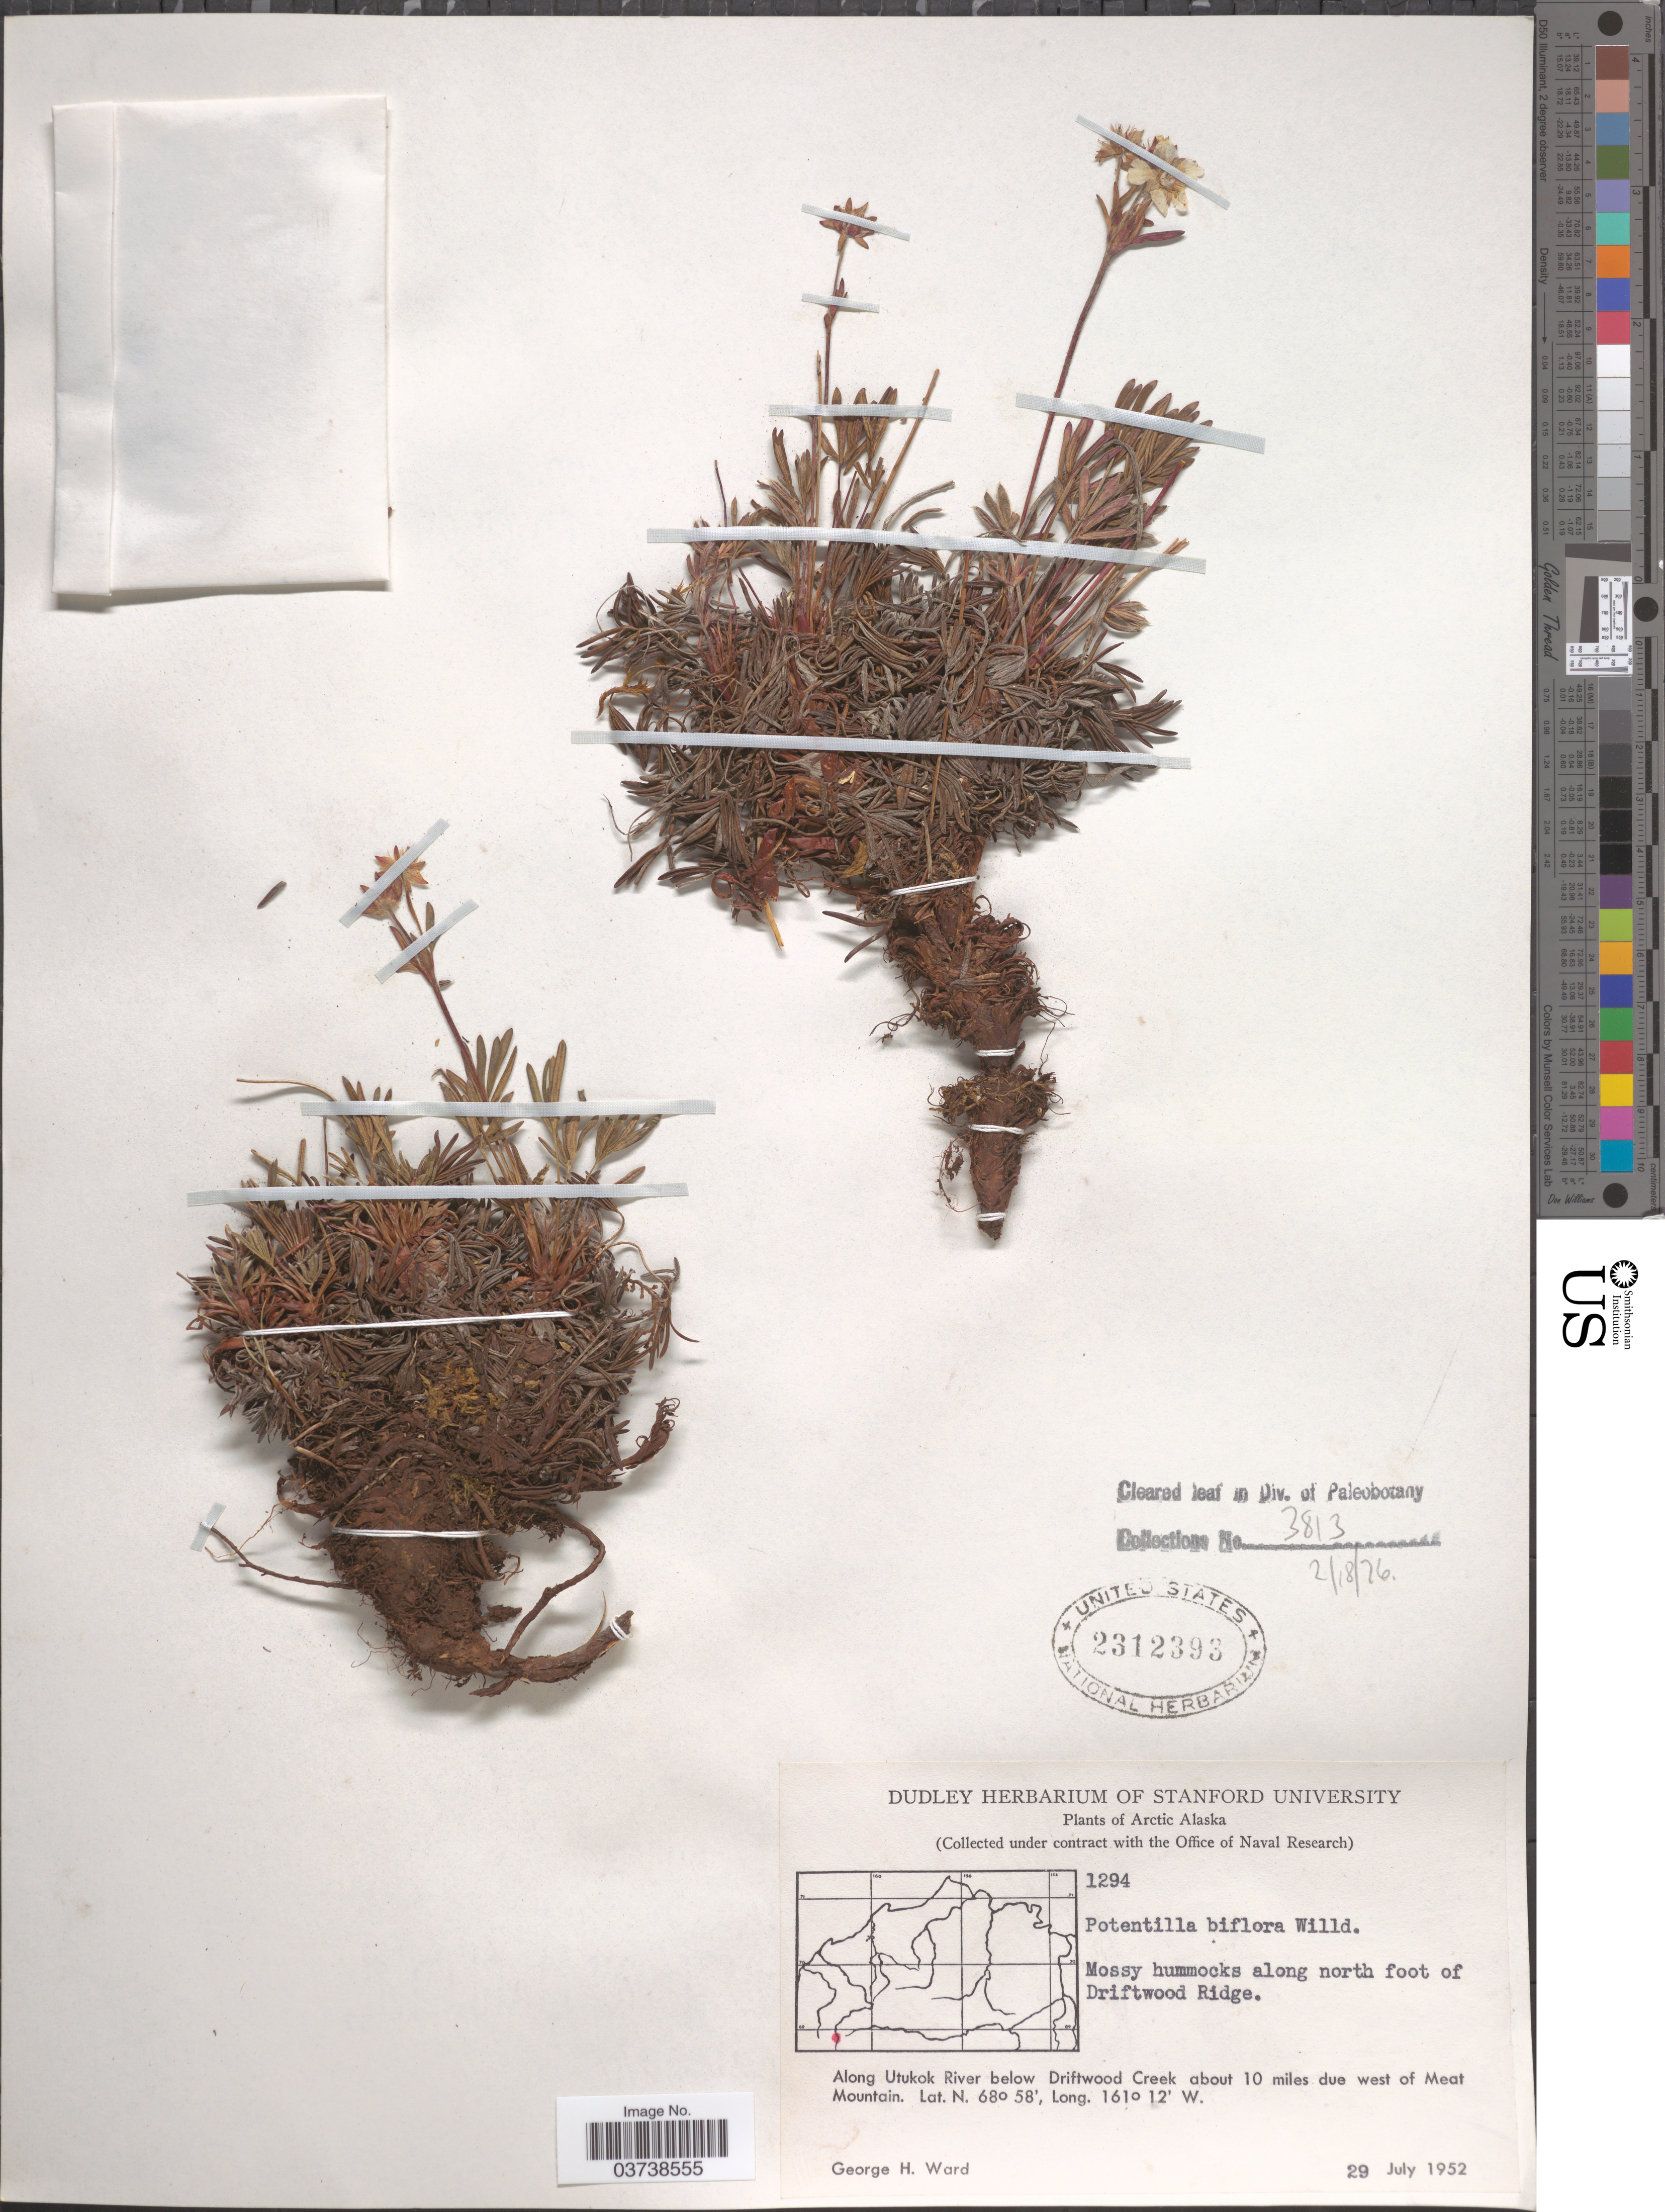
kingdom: Plantae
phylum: Tracheophyta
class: Magnoliopsida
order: Rosales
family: Rosaceae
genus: Potentilla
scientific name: Potentilla biflora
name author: Willd. ex Schltdl.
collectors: G. H. Ward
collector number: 1294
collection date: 1952-07-29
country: United States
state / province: Alaska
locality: Arctic Alaska. Mossy hummocks along north foot of Driftwood Ridge. Along Utukok River below Driftwood Creek about 10 miles due west of Meat Mountain.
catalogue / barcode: US 2312393